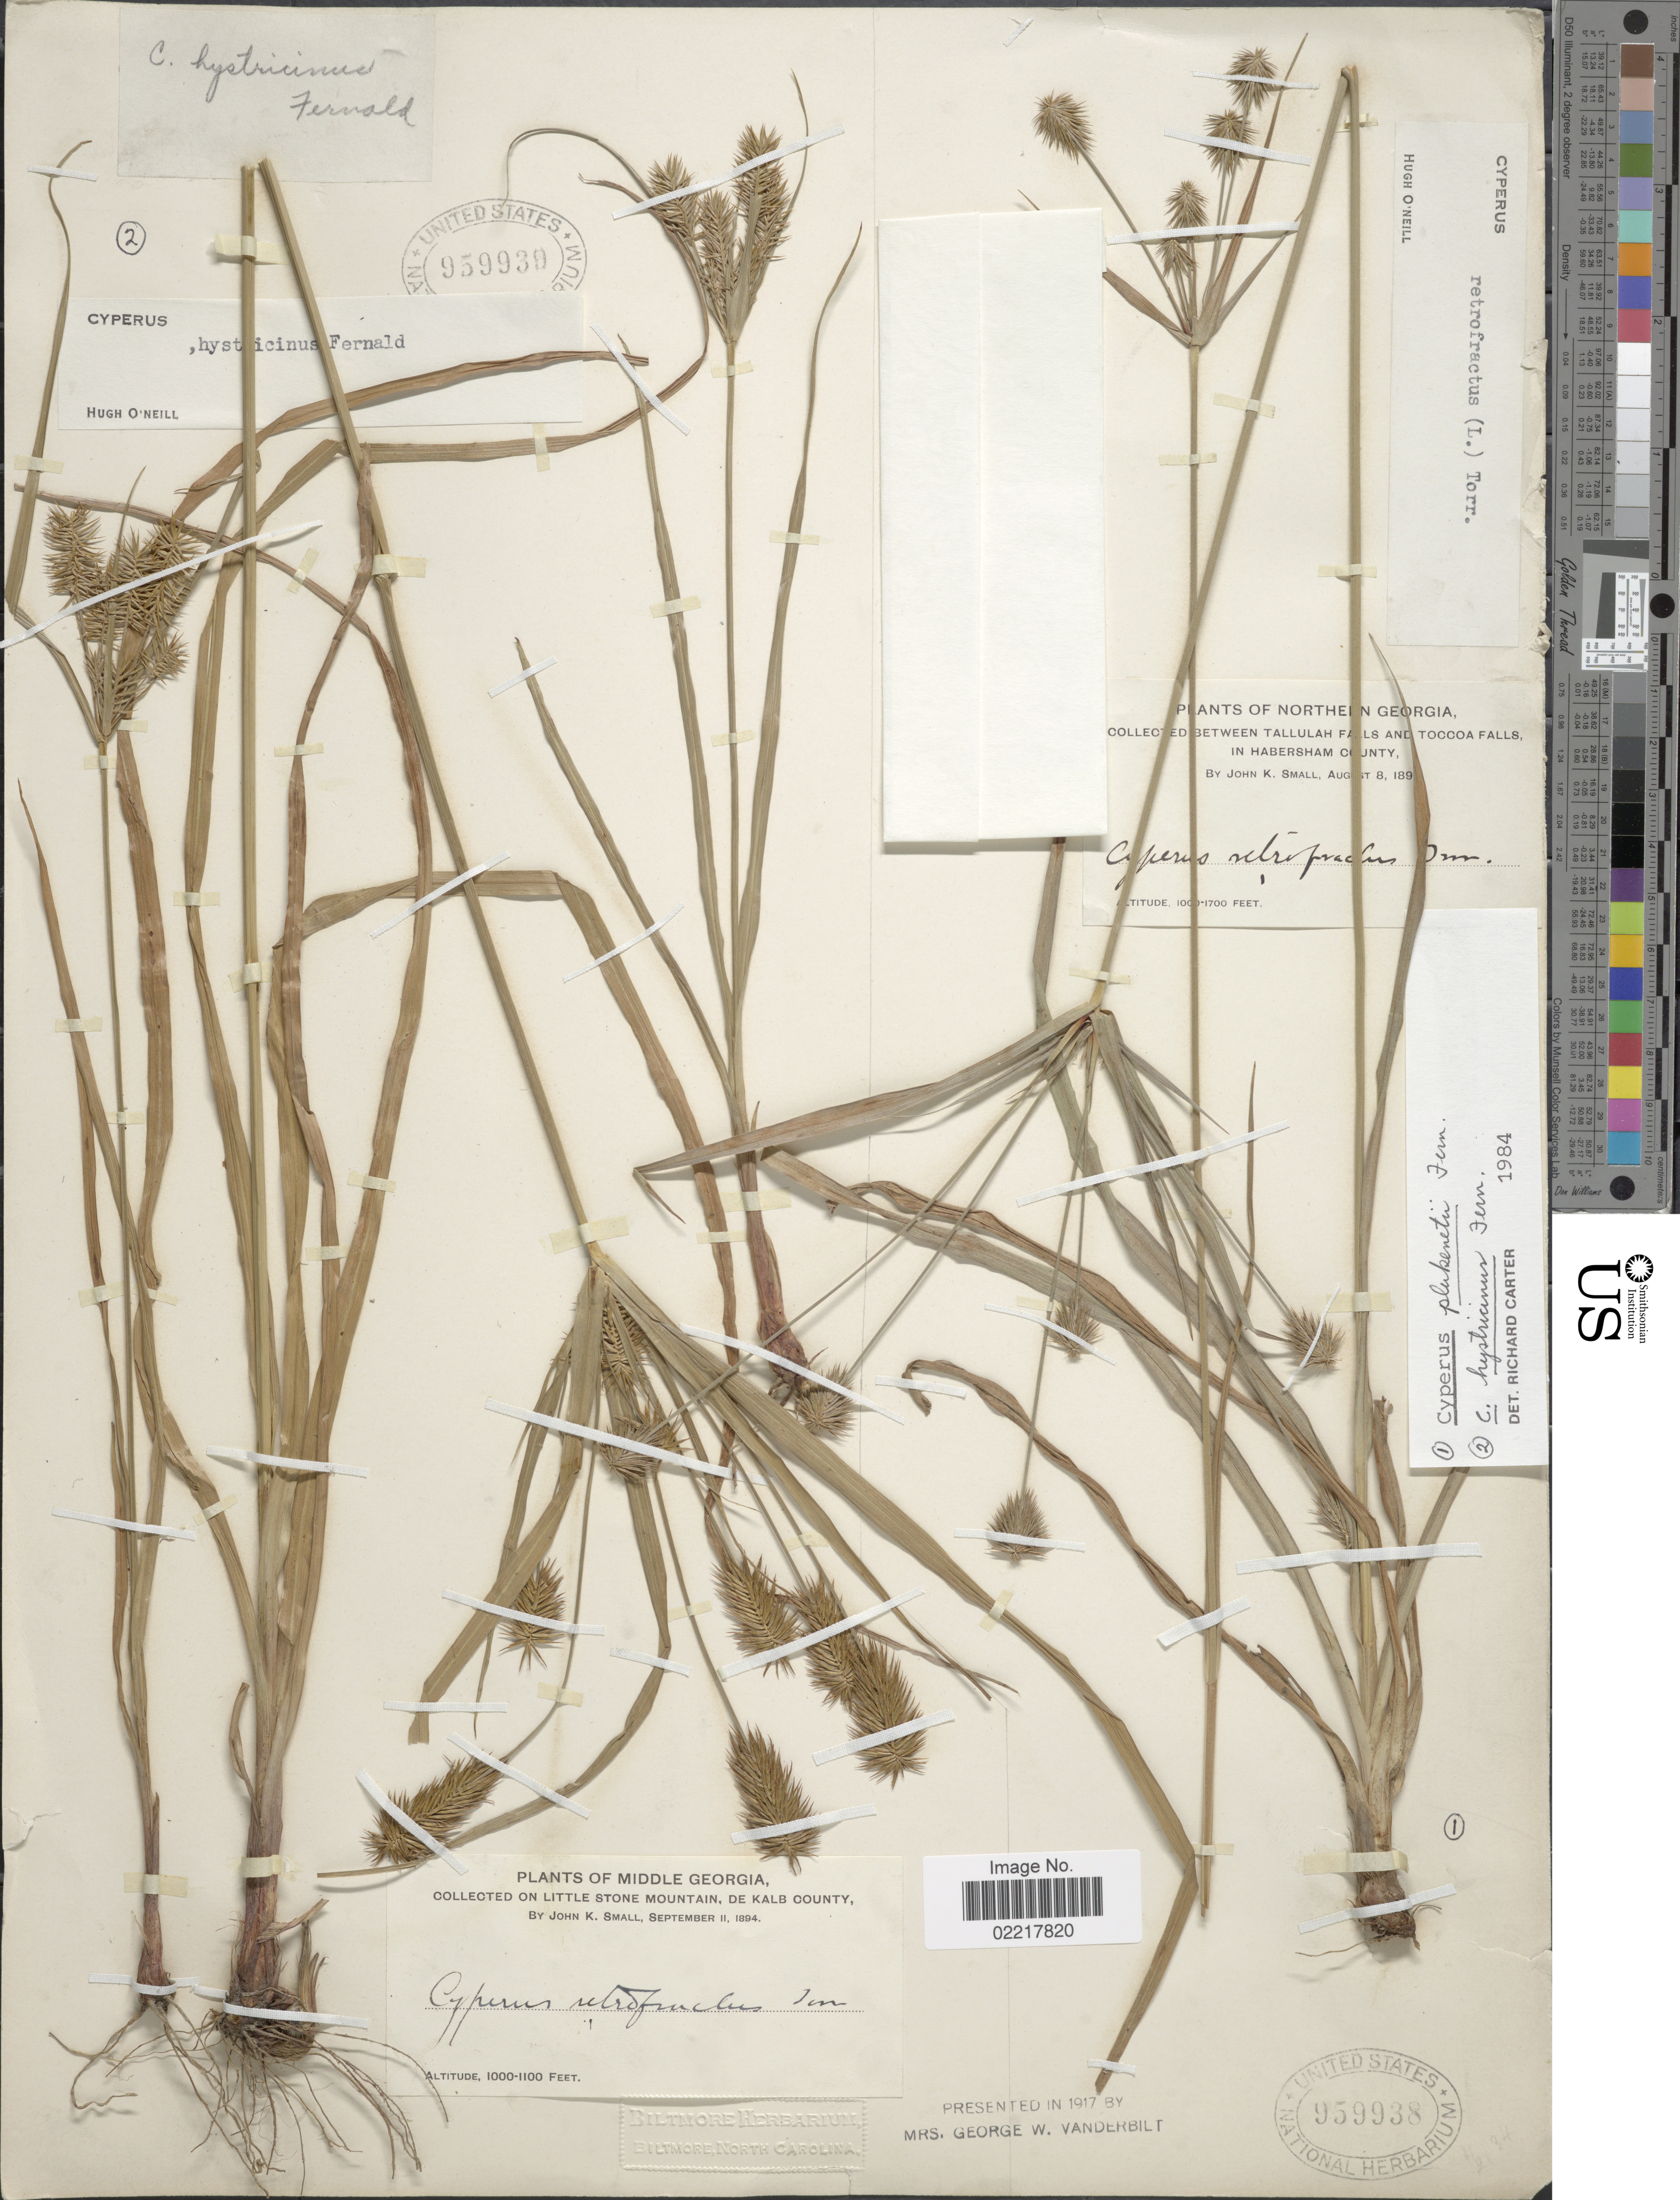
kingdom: Plantae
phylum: Tracheophyta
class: Liliopsida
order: Poales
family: Cyperaceae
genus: Cyperus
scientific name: Cyperus plukenetii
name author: Fernald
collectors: J. K. Small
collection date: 1894-09-11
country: United States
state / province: Georgia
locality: Middle Georgia, On Little Stone Mountain, De Kalb County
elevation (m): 305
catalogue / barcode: US 959938